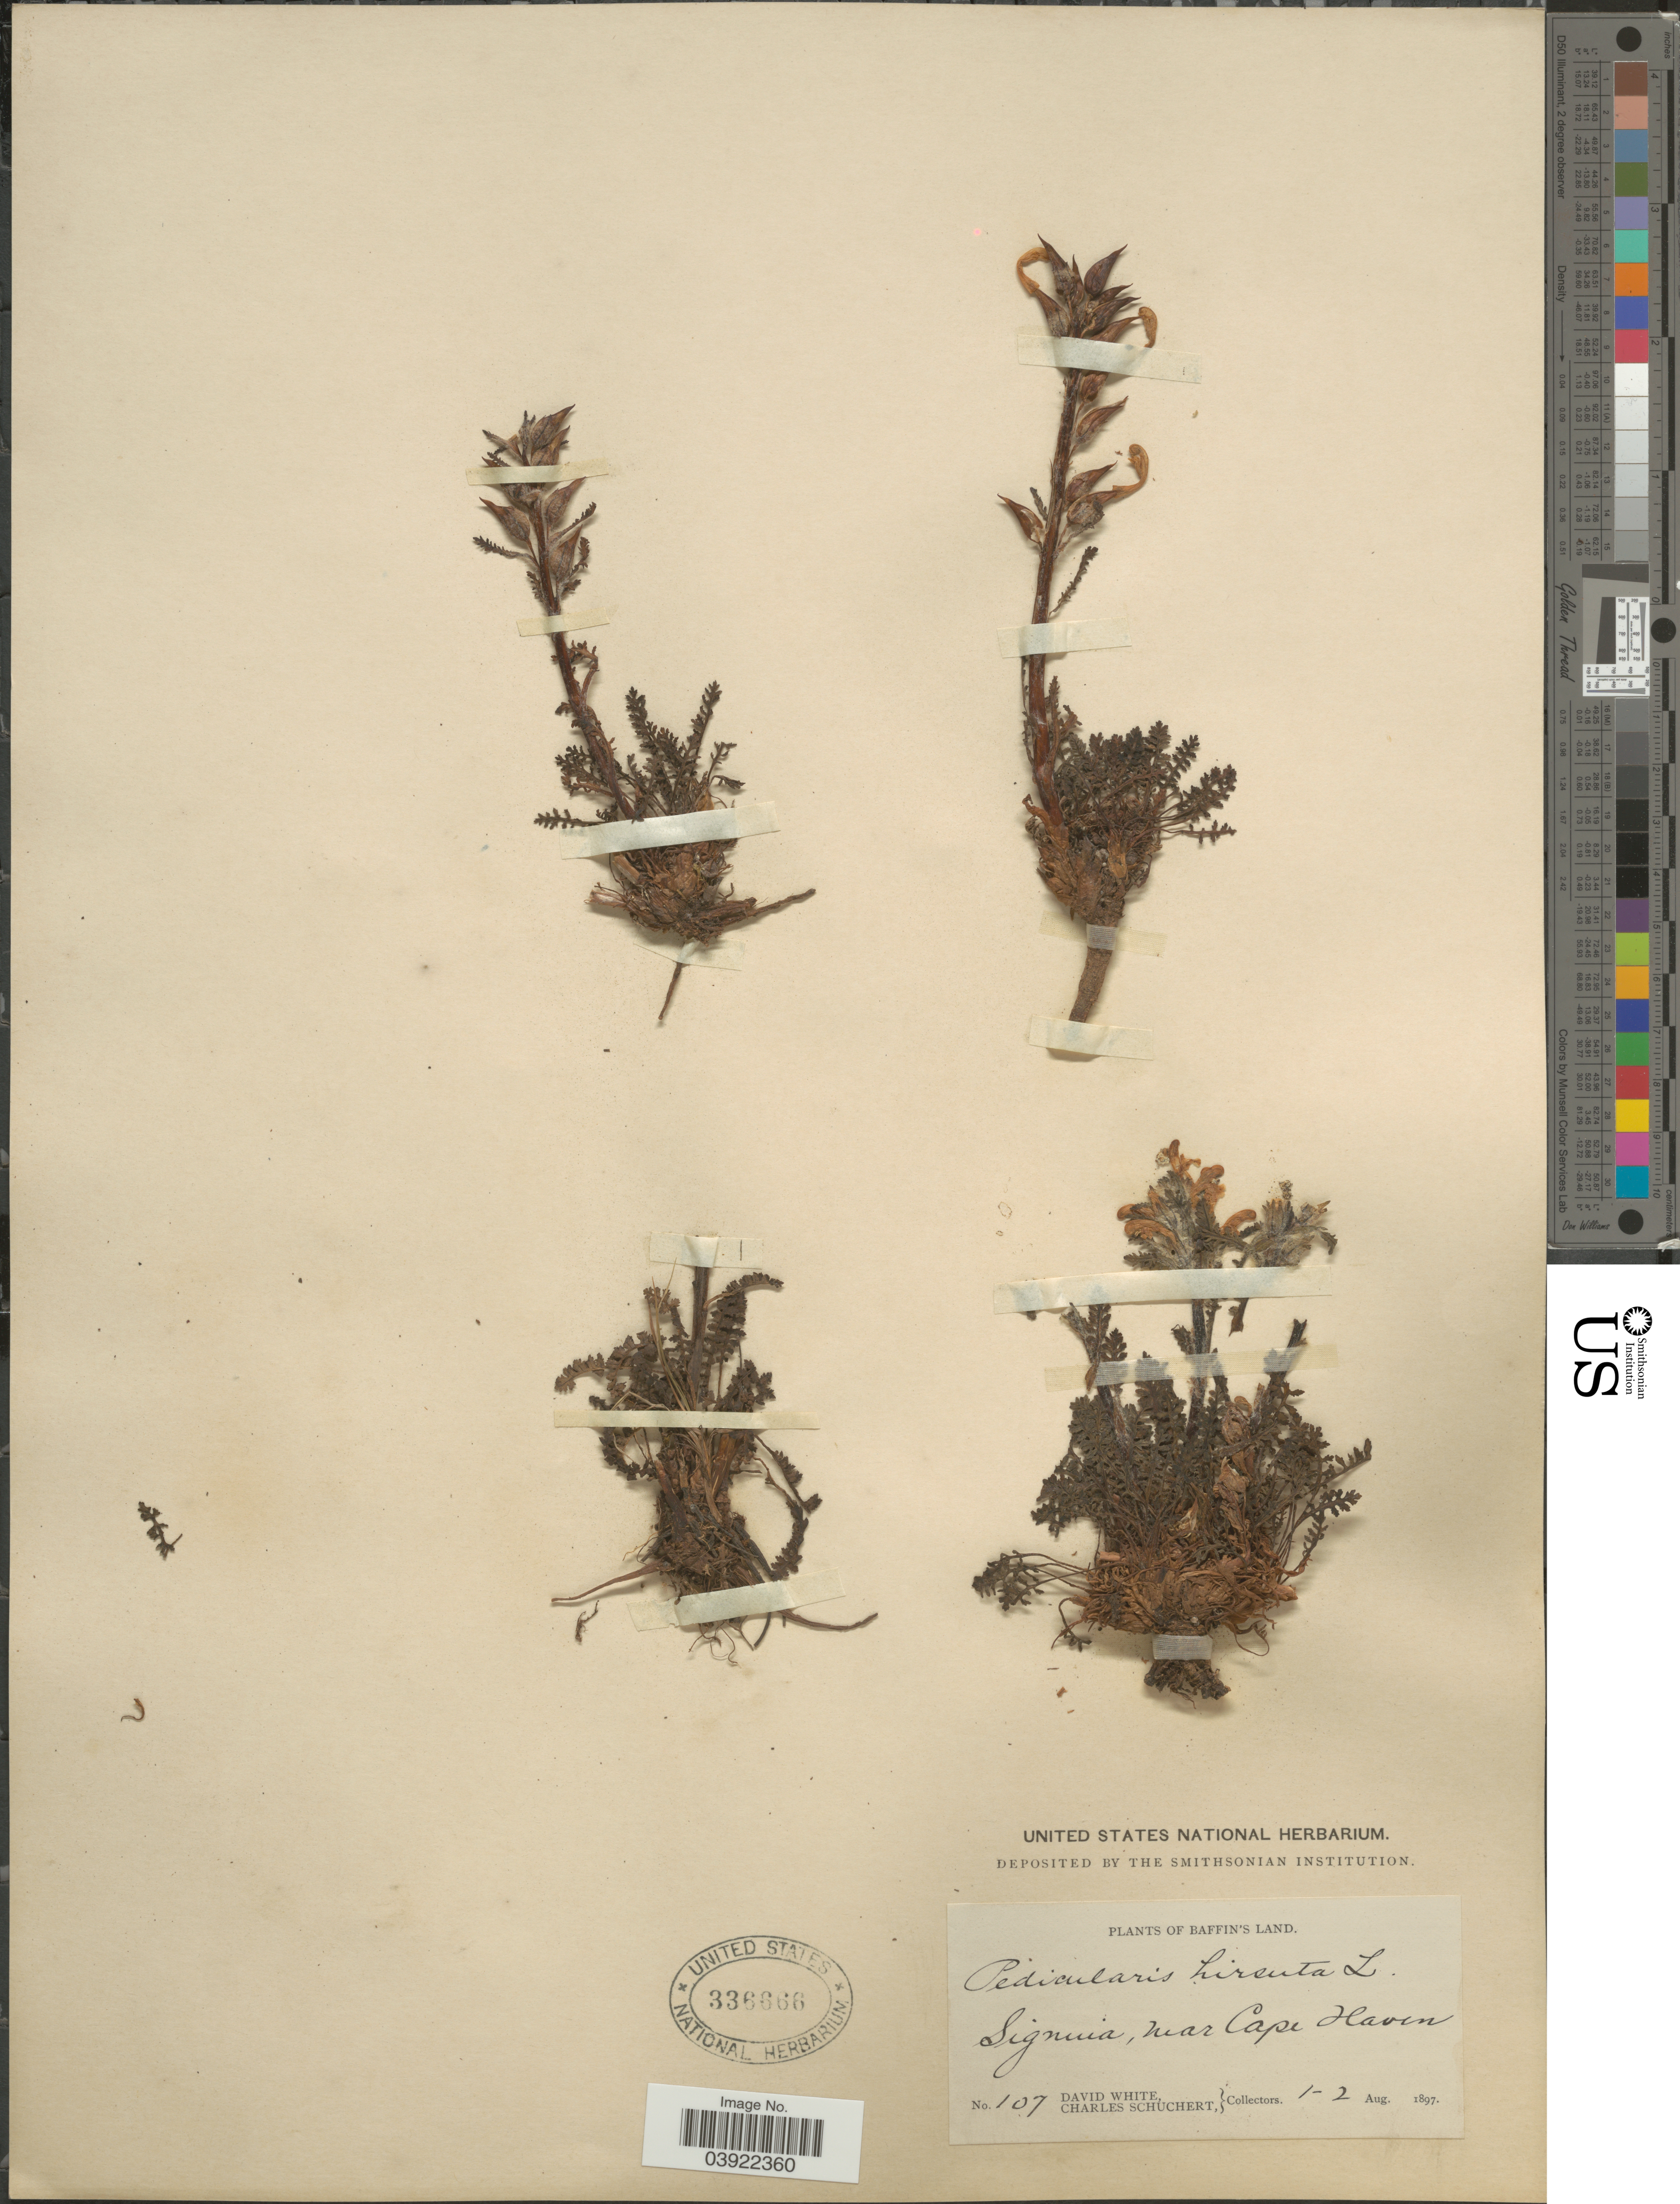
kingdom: Plantae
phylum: Tracheophyta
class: Magnoliopsida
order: Lamiales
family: Orobanchaceae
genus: Pedicularis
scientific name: Pedicularis hirsuta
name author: L.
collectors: D. White & C. Schuchert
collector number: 107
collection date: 1897-08-01/1897-08-02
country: Canada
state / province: Nunavut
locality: Baffin's Land. Signuia, near Cape Haven.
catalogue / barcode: US 336666